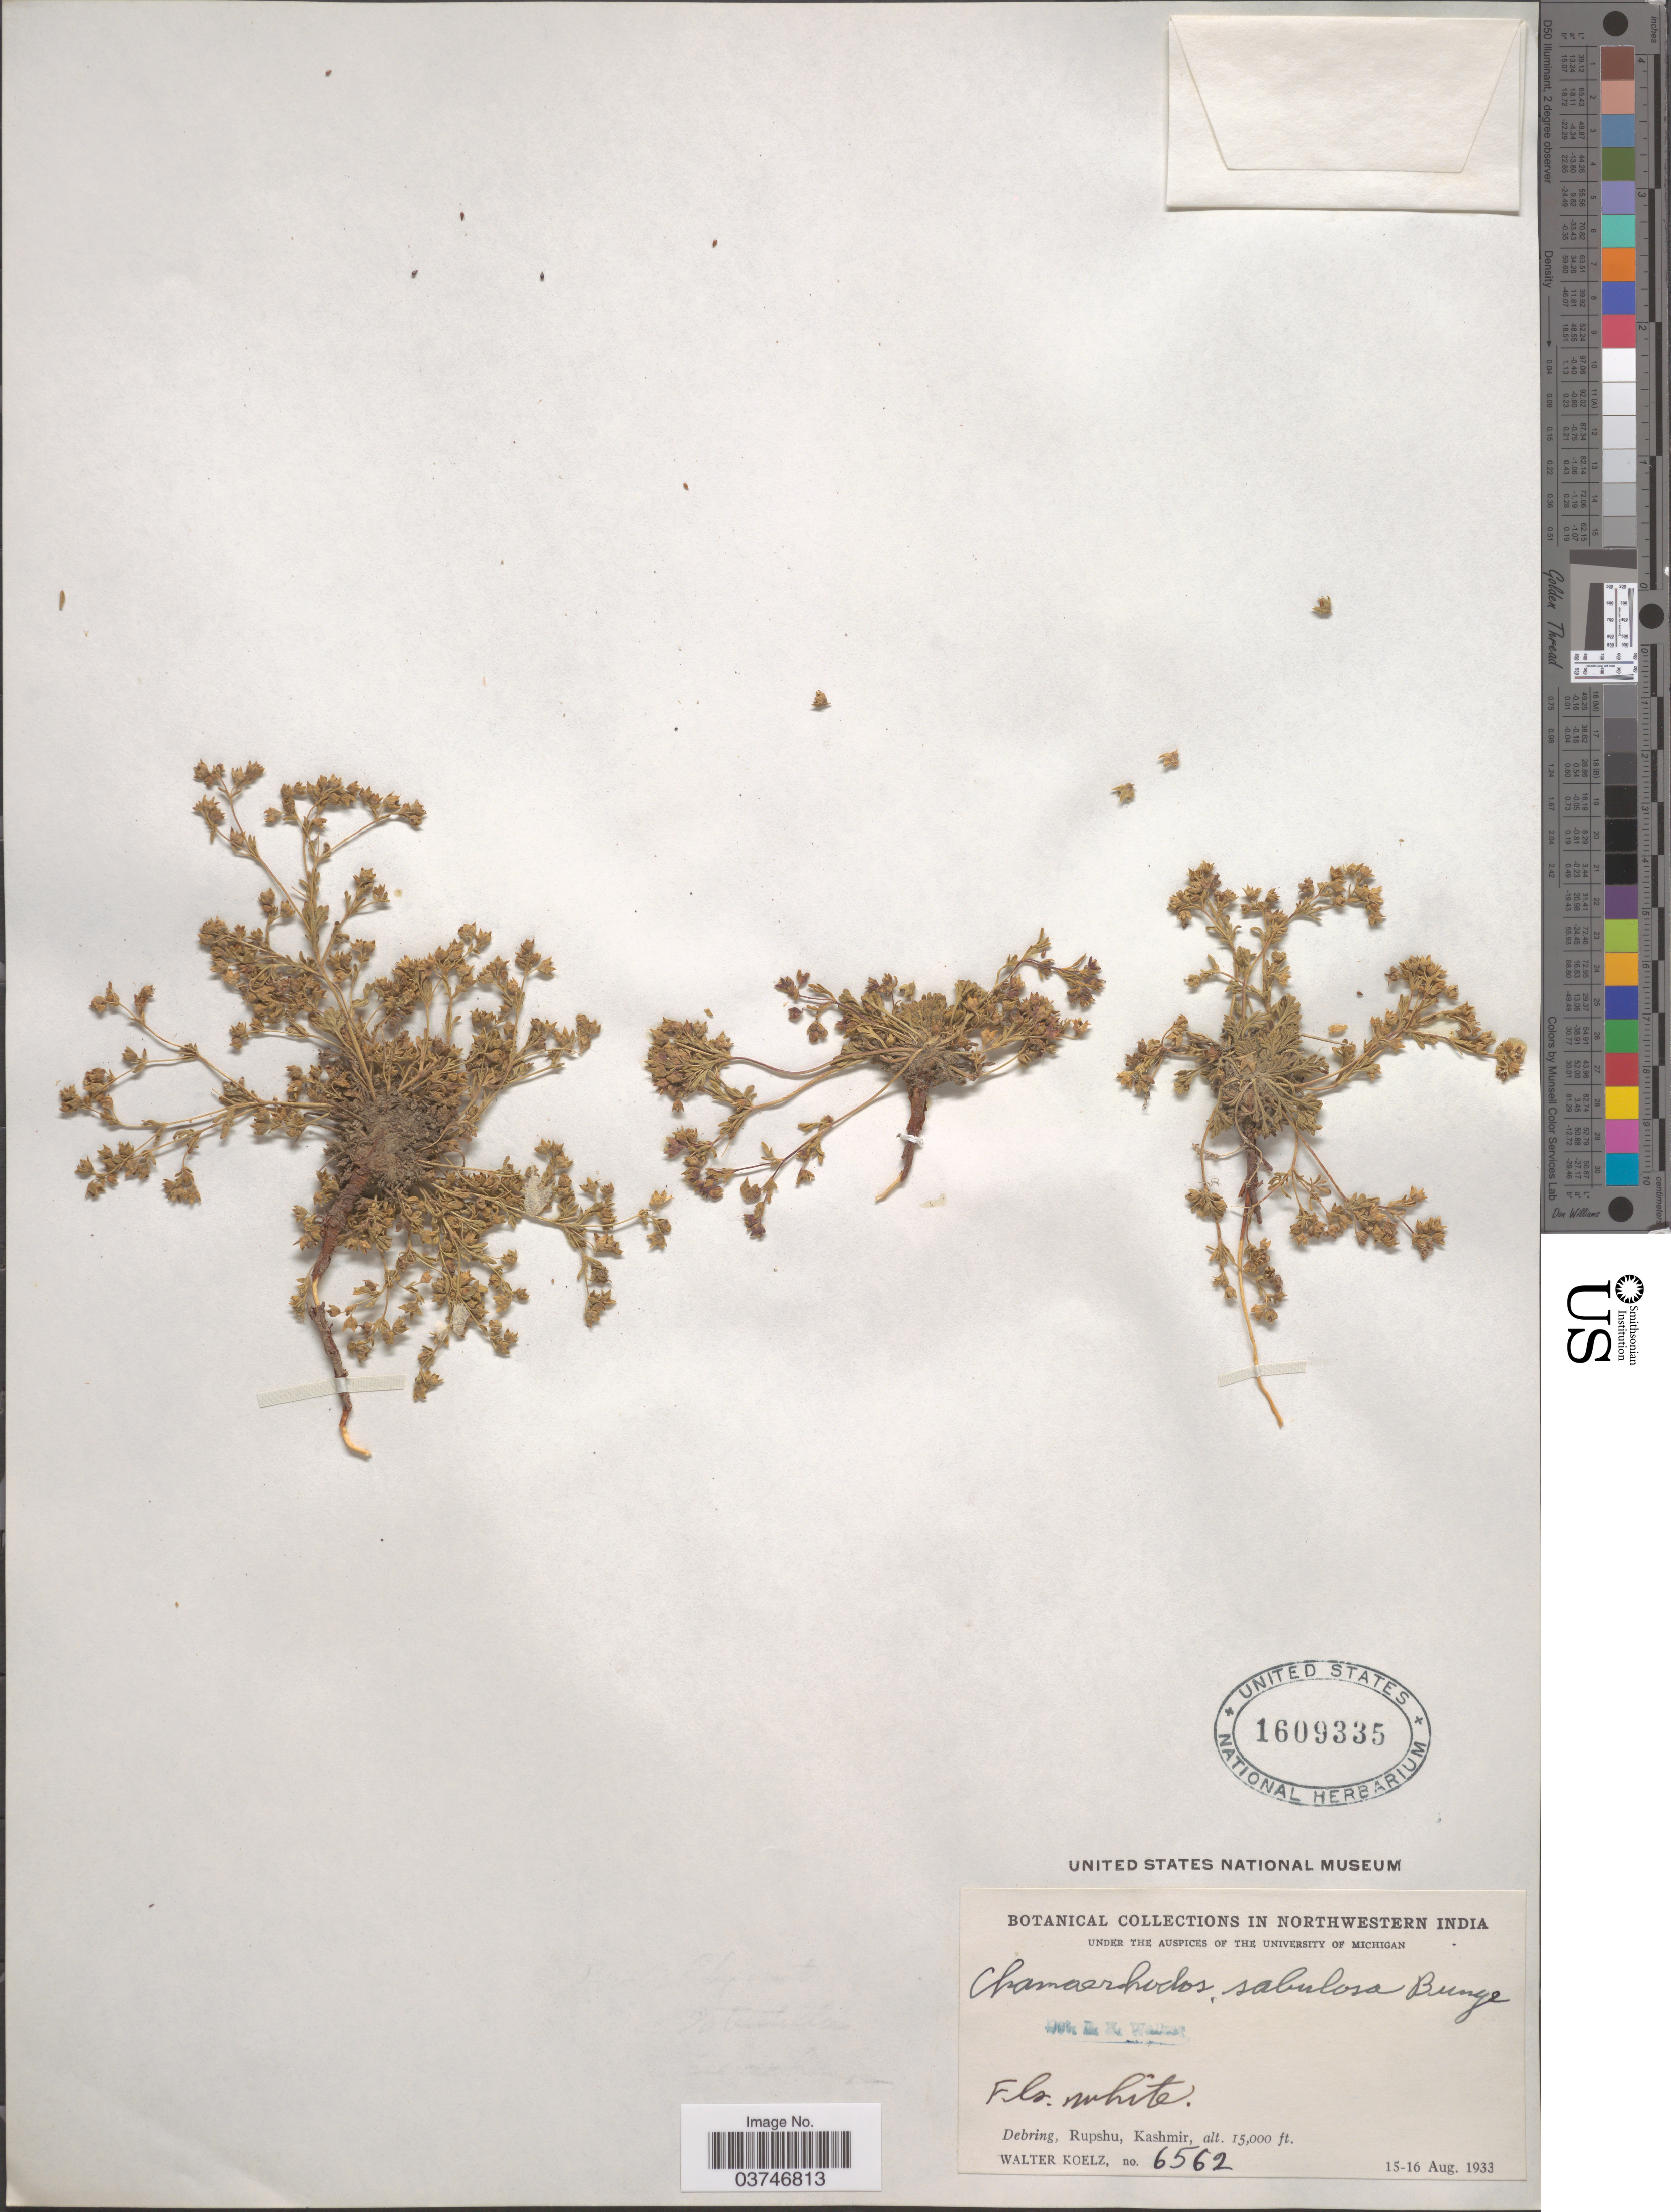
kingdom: Plantae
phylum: Tracheophyta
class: Magnoliopsida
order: Rosales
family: Rosaceae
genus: Chamaerhodos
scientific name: Chamaerhodos sabulosa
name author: Bunge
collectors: W. N. Koelz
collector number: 6562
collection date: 1933-08-15/1933-08-16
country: India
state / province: Jammu and Kashmir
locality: Northwestern India. Debring, Rupshu, Kashmir.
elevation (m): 4572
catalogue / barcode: US 1609335